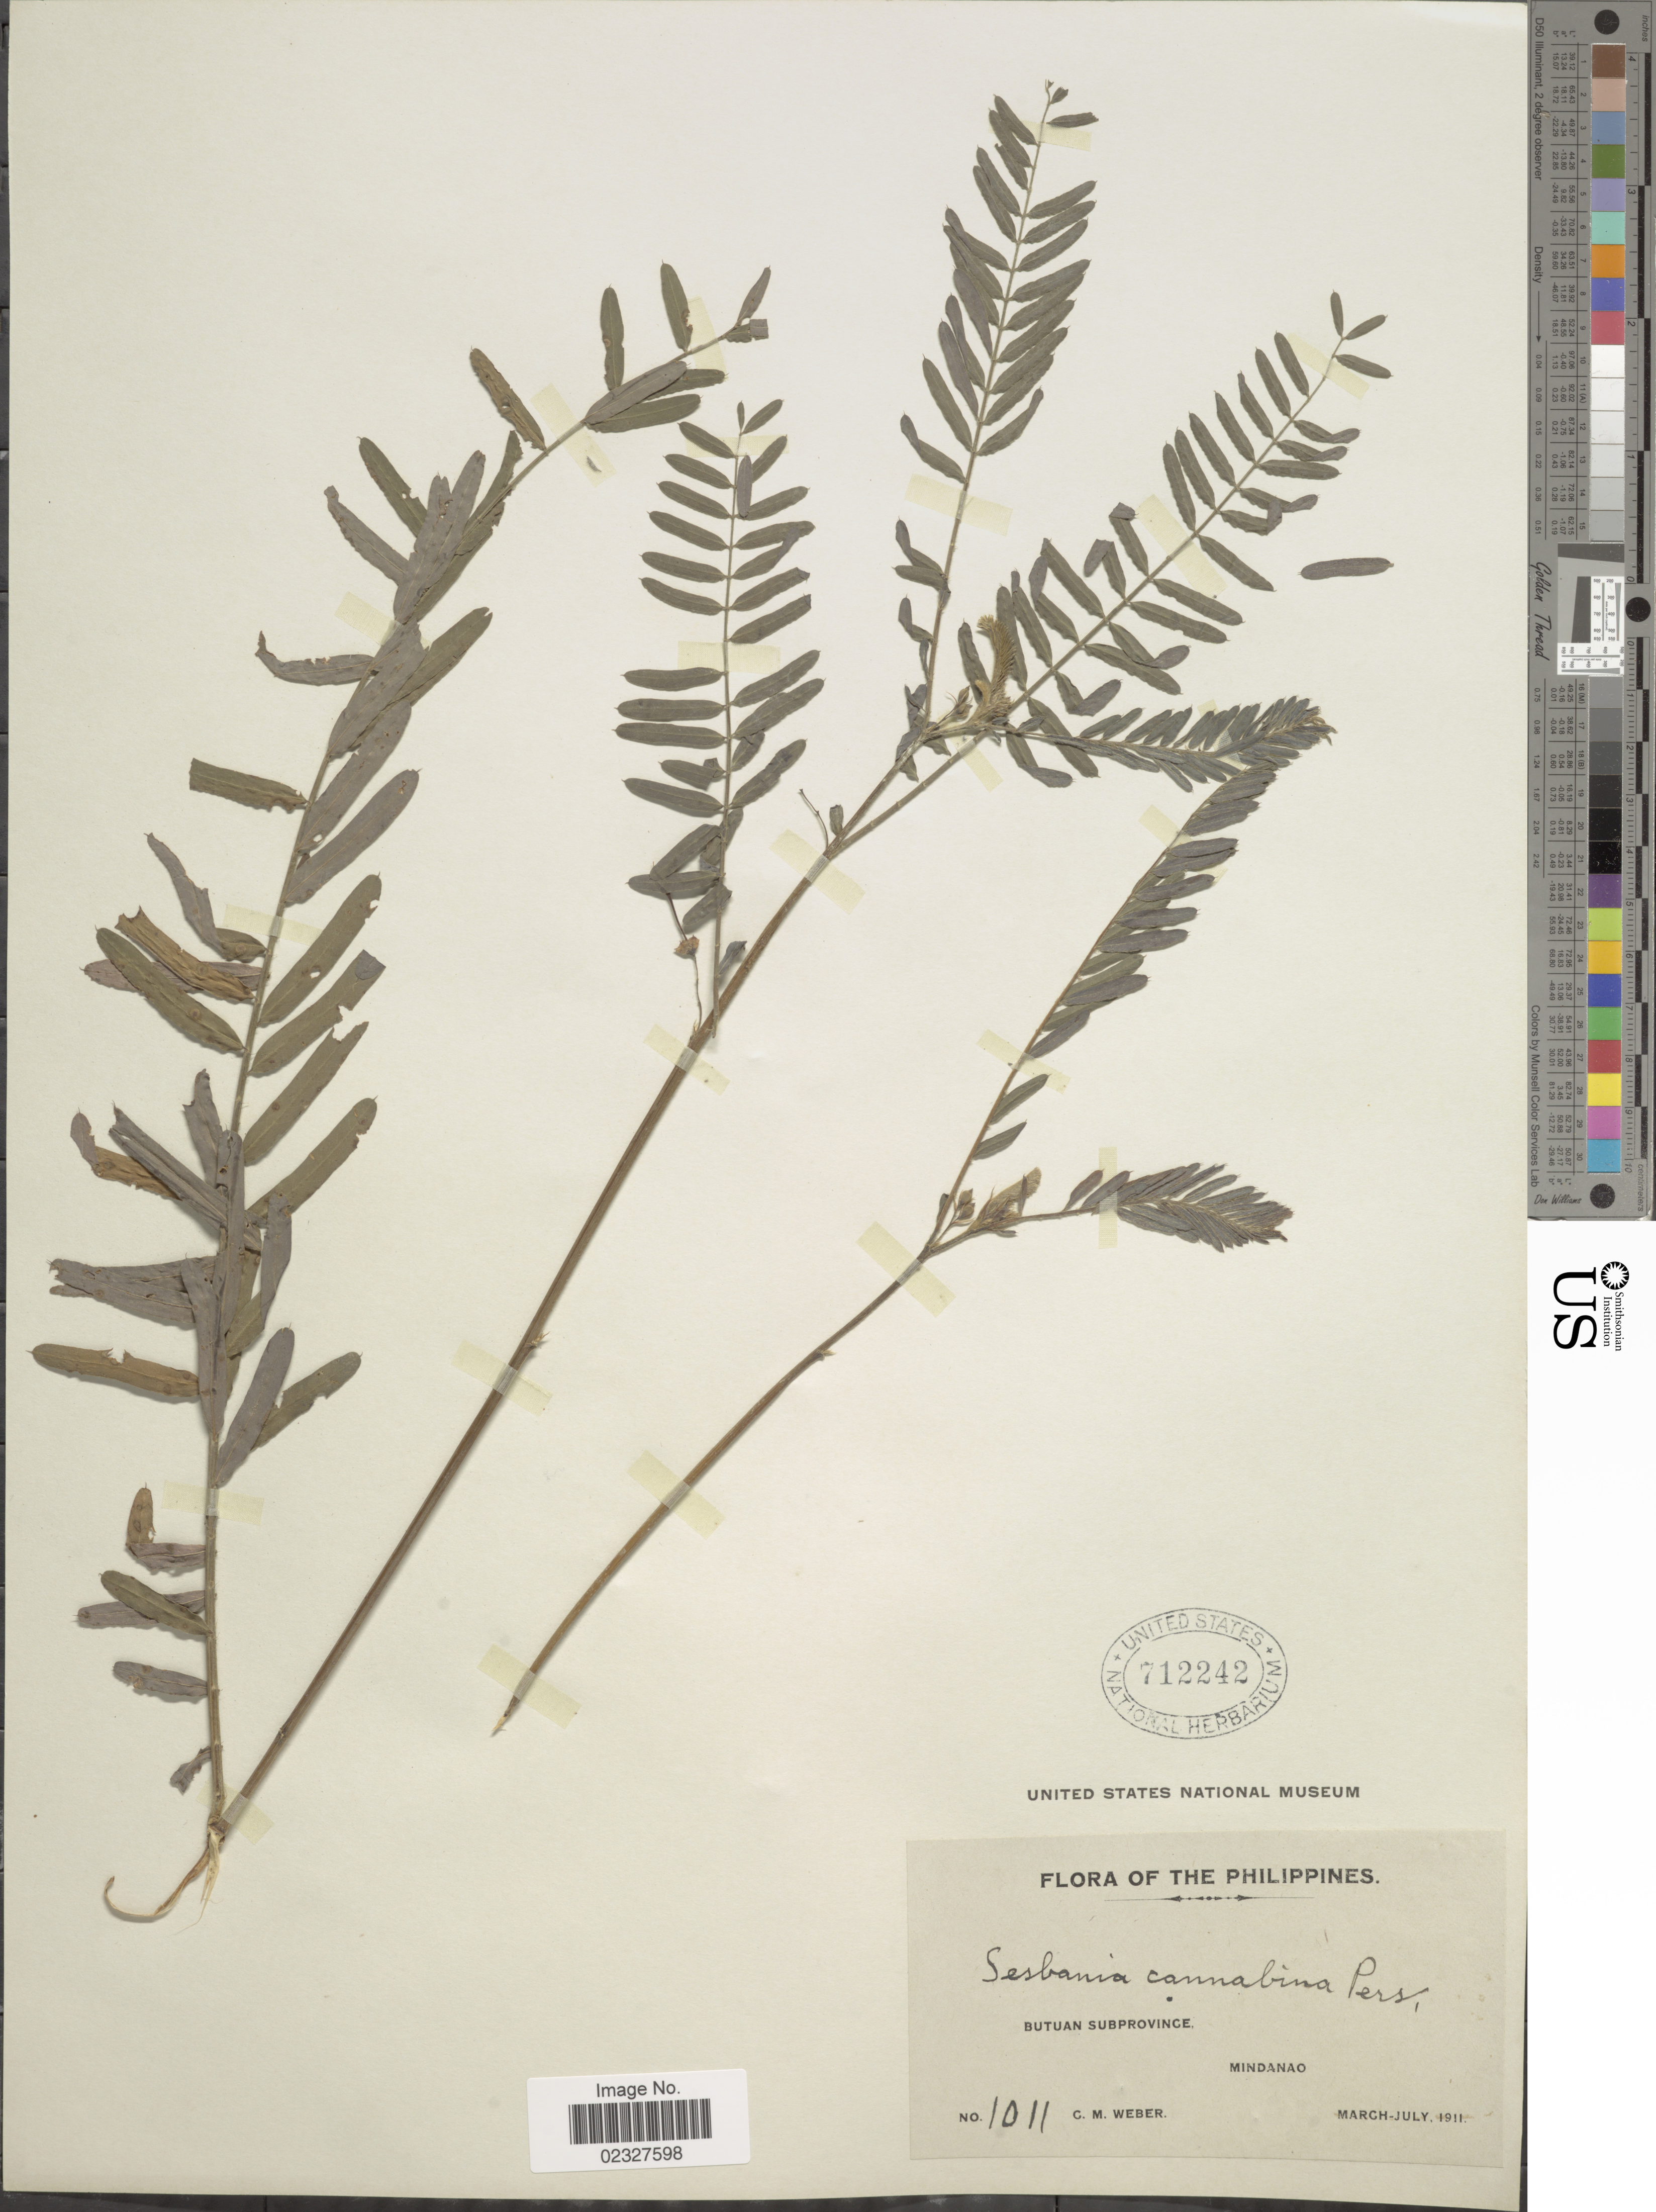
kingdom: Plantae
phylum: Tracheophyta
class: Magnoliopsida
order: Fabales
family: Fabaceae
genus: Sesbania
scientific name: Sesbania cannabina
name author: (Retz.) Poir.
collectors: C. M. Weber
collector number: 1011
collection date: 1911-03/1911-07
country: Philippines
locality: Butuan Subprovince, Mindanao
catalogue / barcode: US 712242